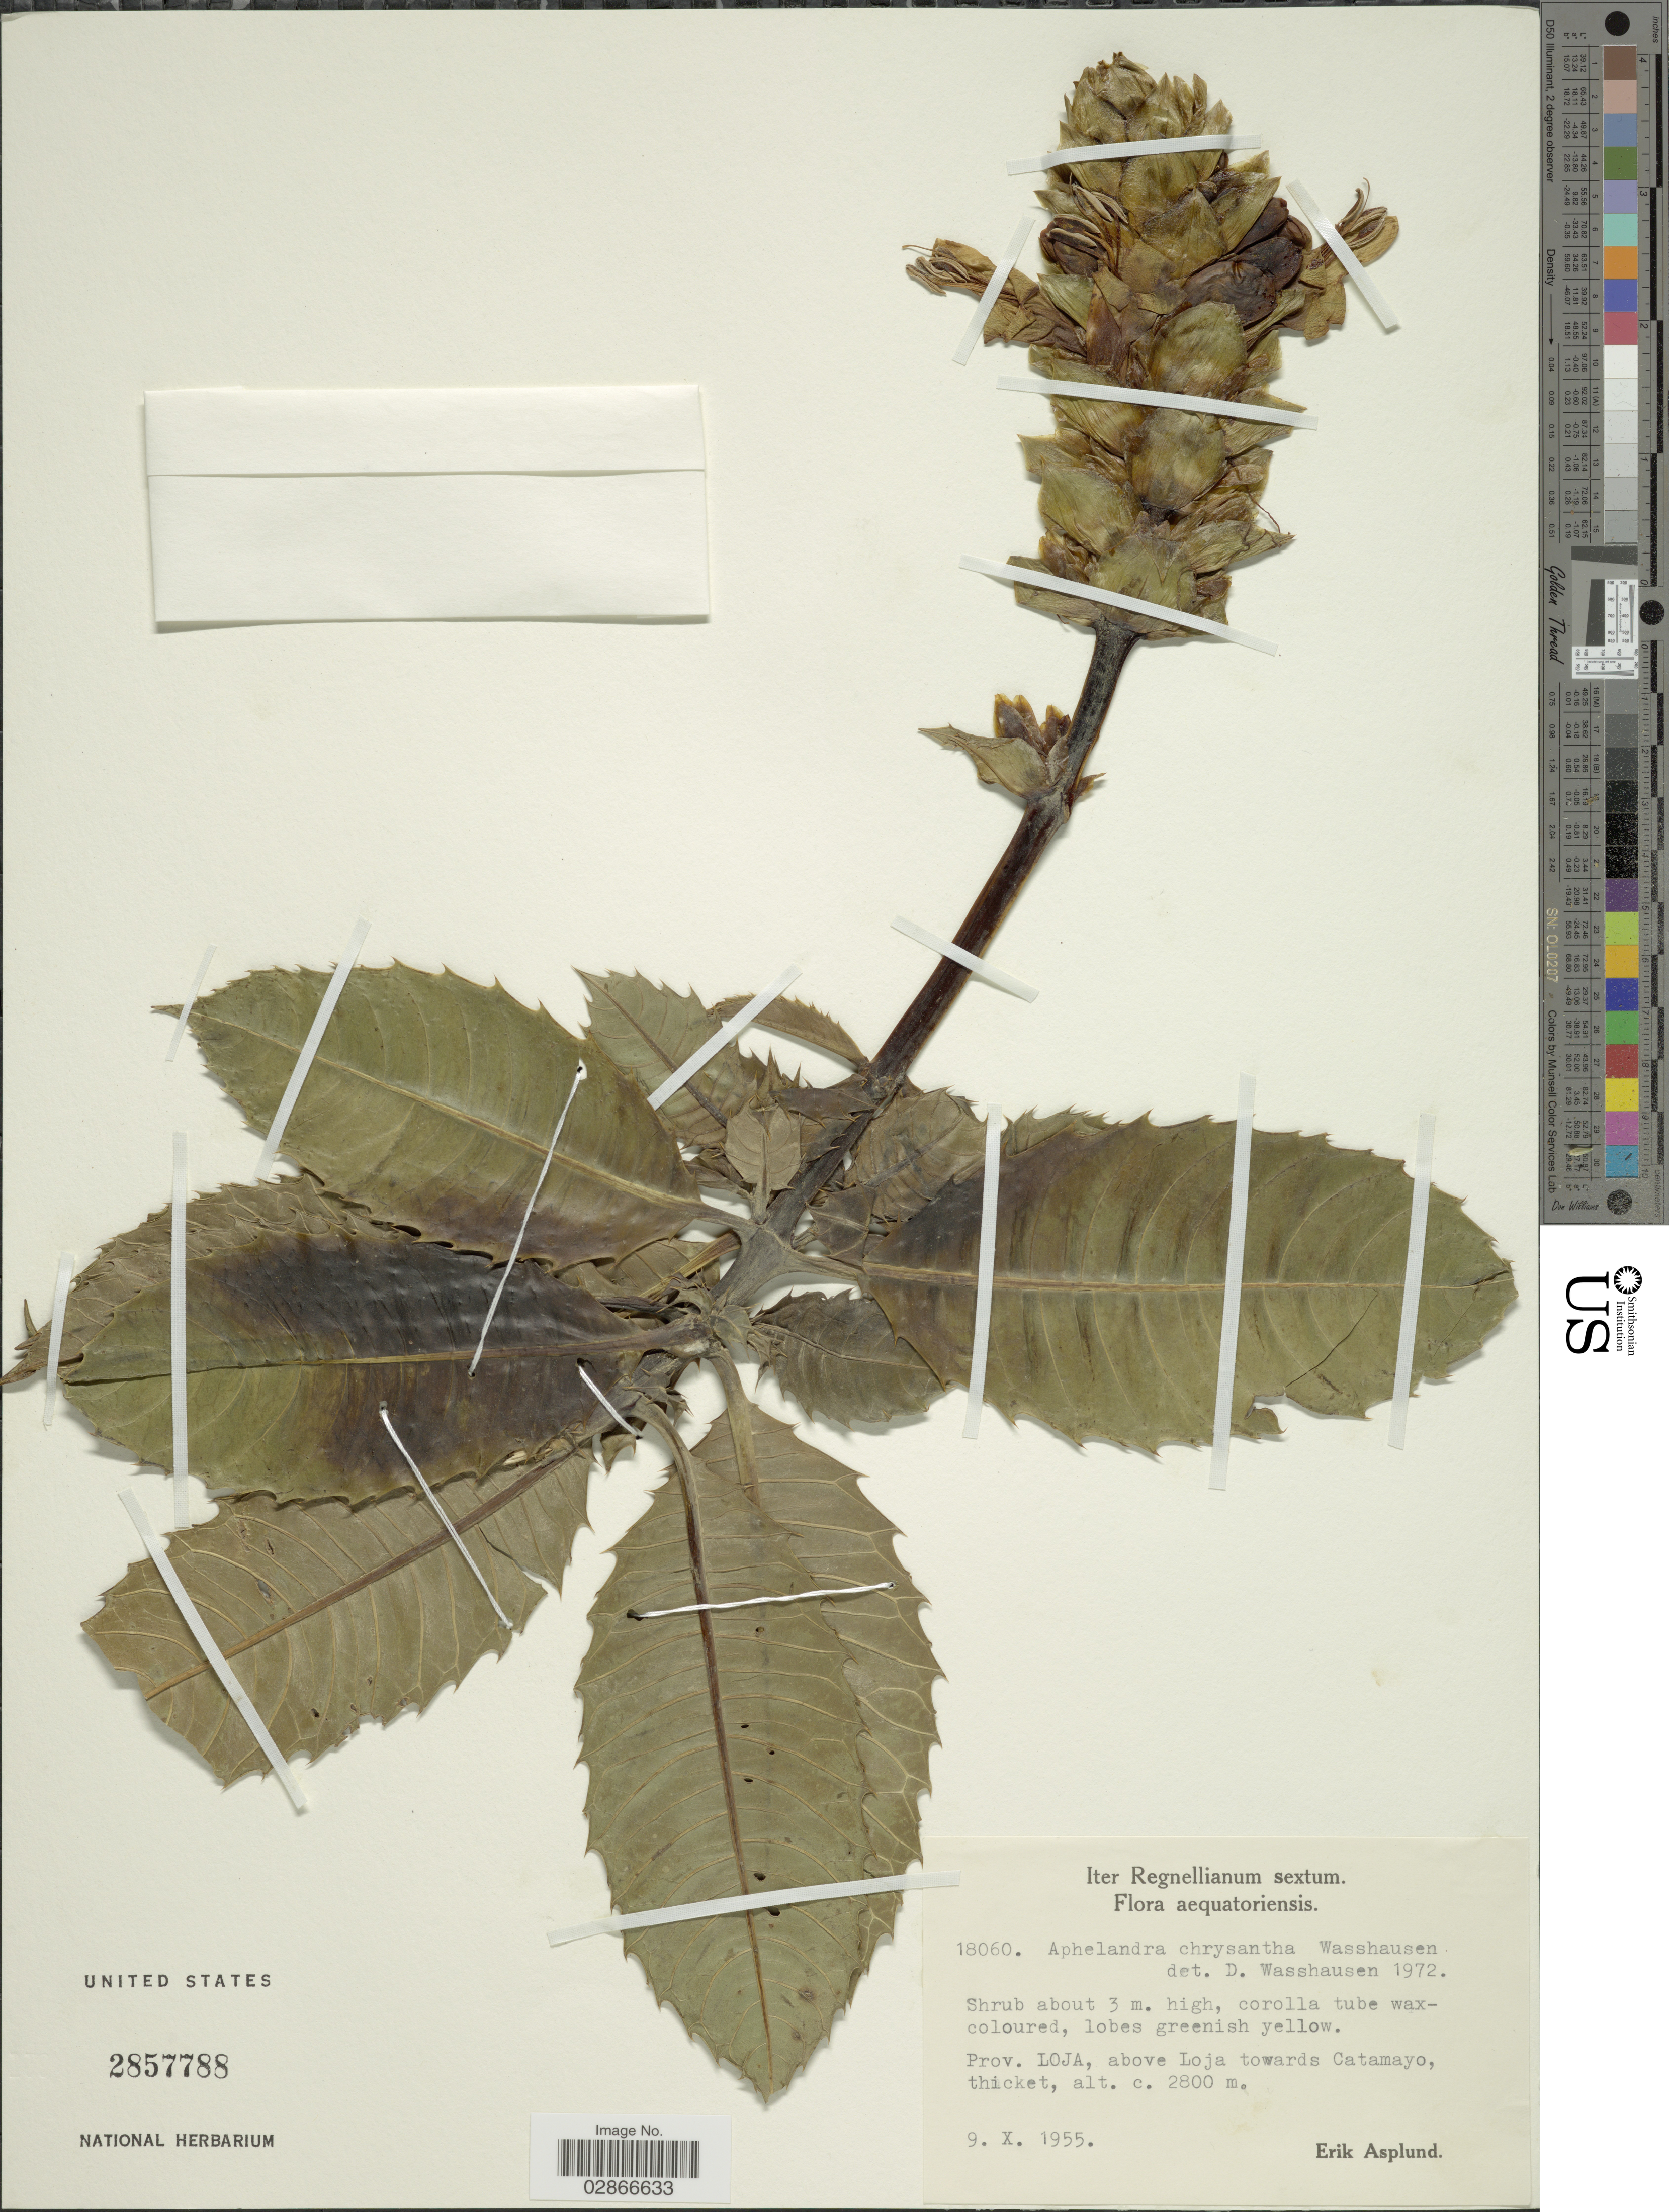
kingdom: Plantae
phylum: Tracheophyta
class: Magnoliopsida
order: Lamiales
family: Acanthaceae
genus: Aphelandra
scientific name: Aphelandra chrysantha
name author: Wassh.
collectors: E. Asplund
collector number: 18060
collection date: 1955-10-09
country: Ecuador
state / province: Loja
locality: Above Loja towards Catamayo.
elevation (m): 2800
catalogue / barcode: US 2857788